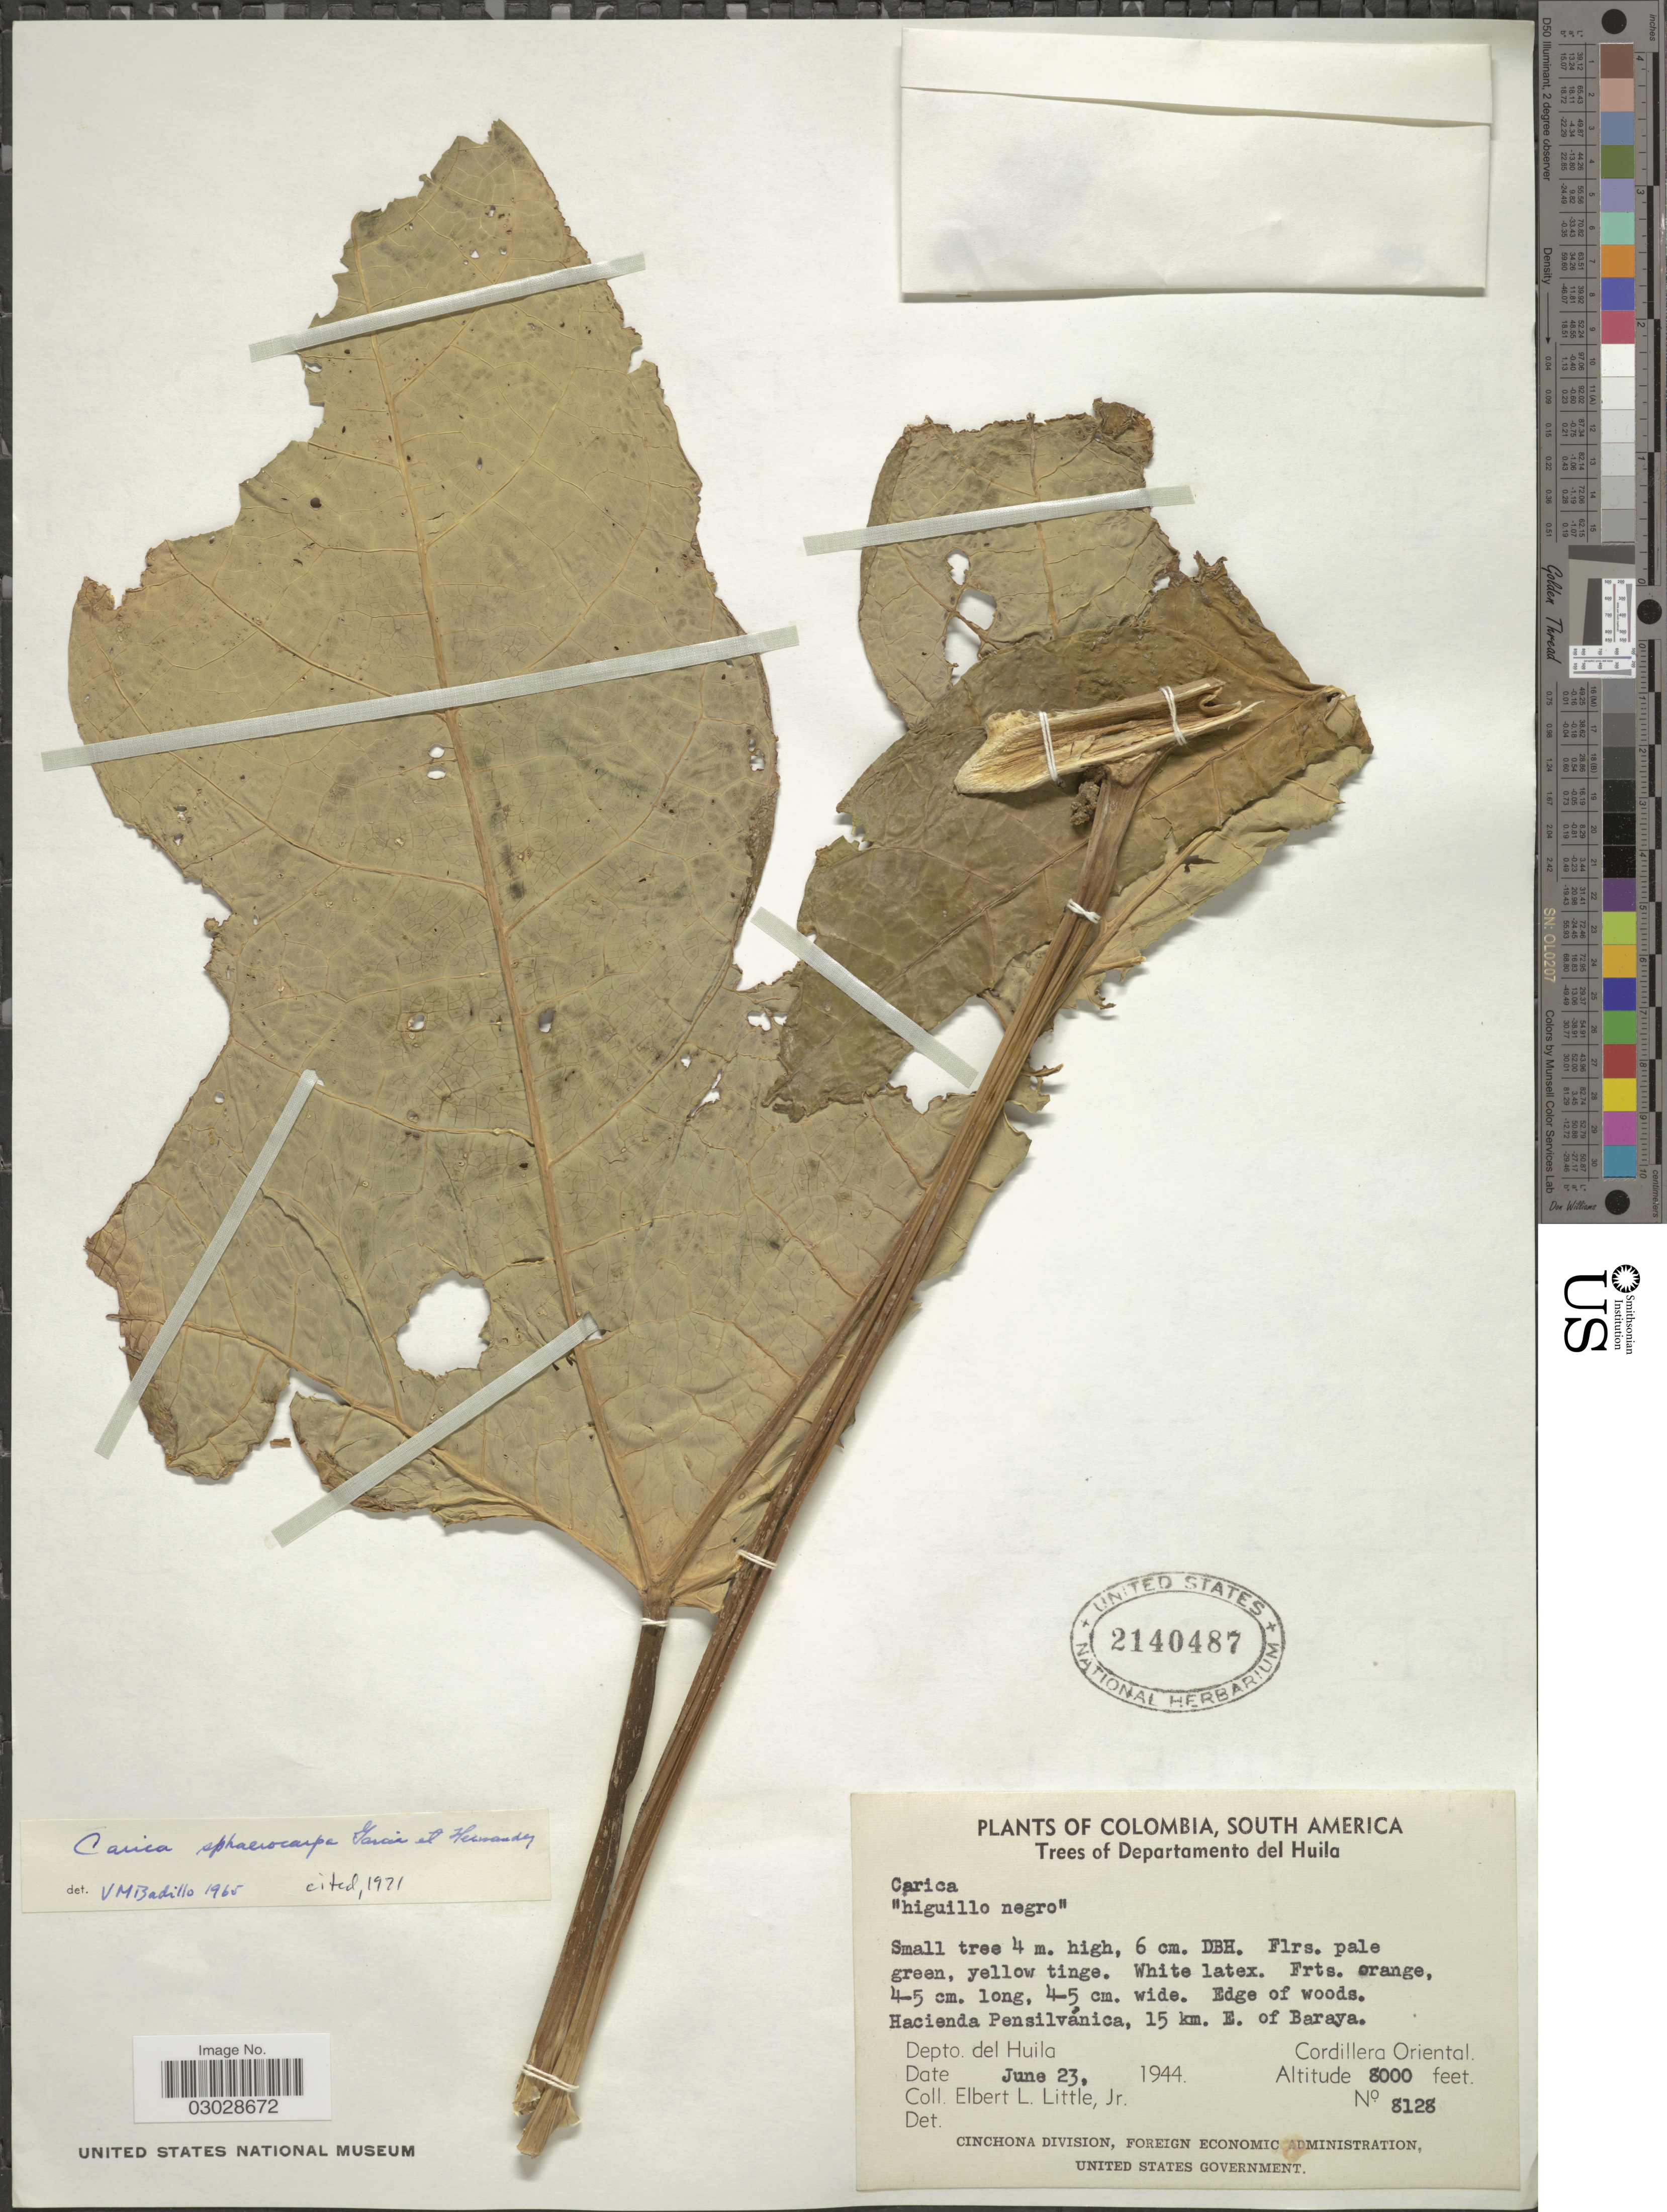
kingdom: Plantae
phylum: Tracheophyta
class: Magnoliopsida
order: Brassicales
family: Caricaceae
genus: Vasconcellea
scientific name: Vasconcellea sphaerocarpa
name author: (García-Barr. & Hern. Cam.) V.M. Badillo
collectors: E. L. Little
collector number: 8128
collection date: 1944-06-23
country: Colombia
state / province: Huila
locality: Hacienda Pensilvanica, 15 km. E. of Baraya. Depto. del Huila, Cordillera Oriental.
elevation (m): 2438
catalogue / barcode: US 2140487